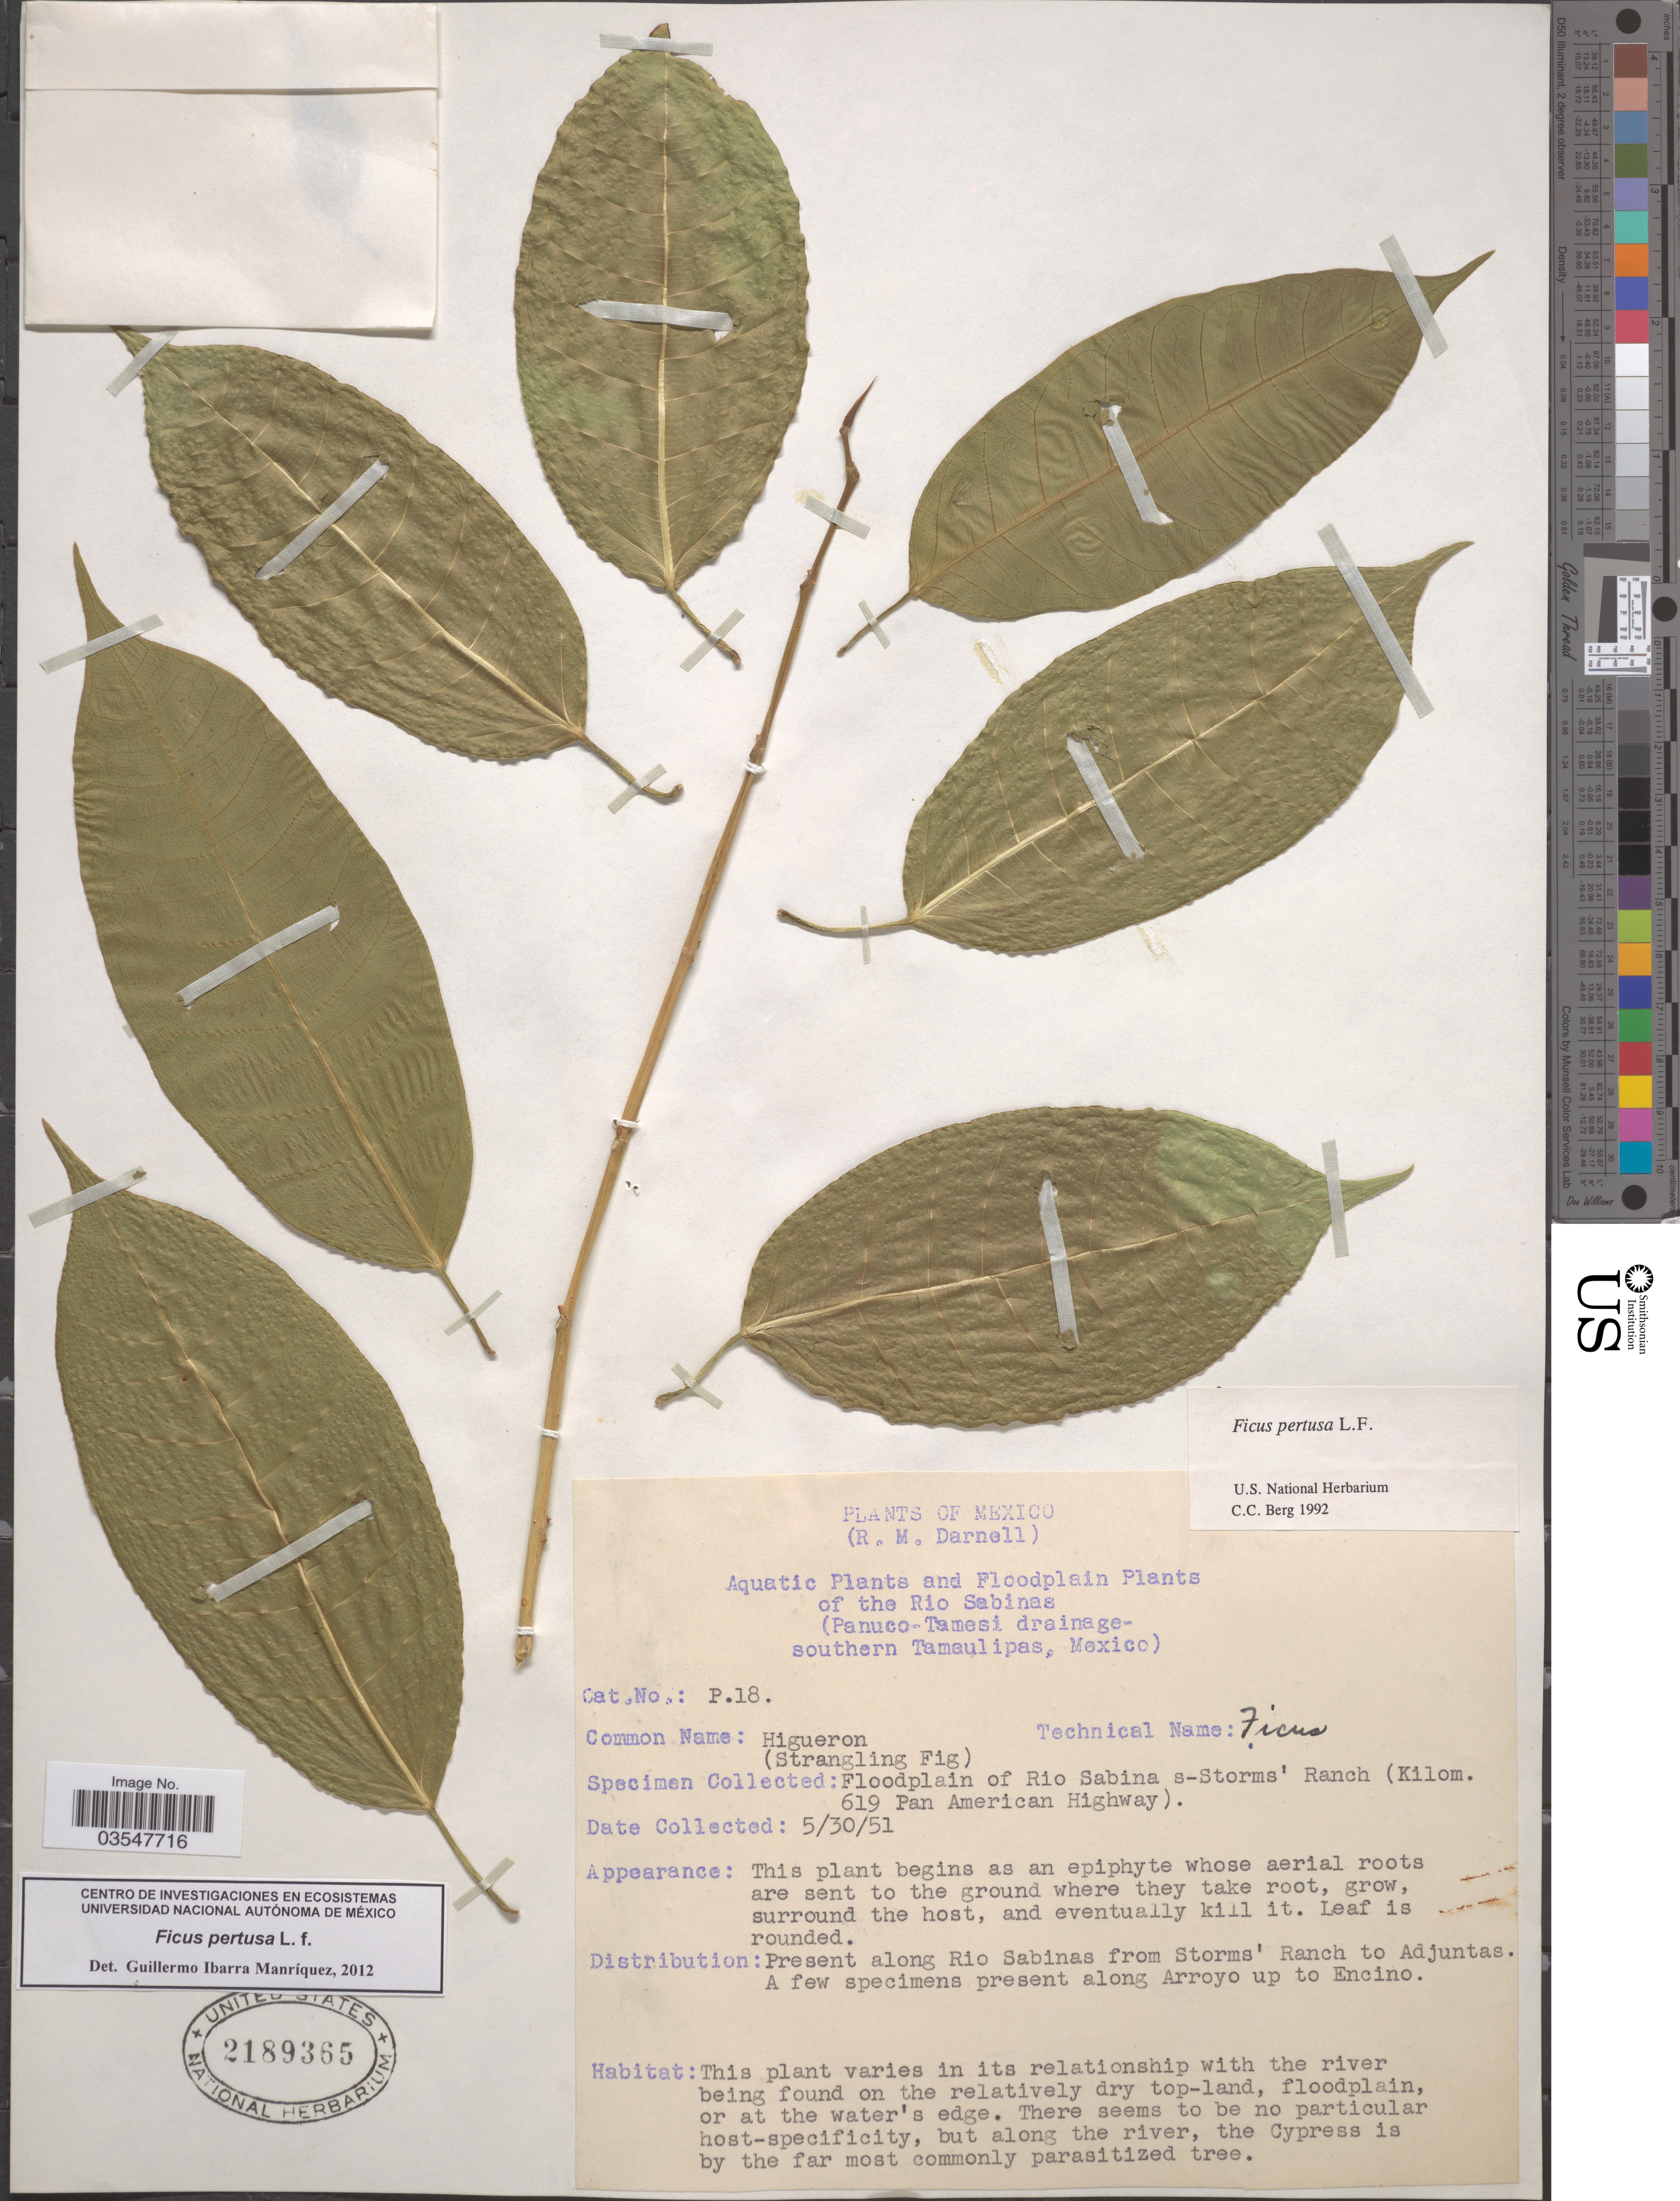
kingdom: Plantae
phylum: Tracheophyta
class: Magnoliopsida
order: Rosales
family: Moraceae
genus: Ficus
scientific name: Ficus padifolia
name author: Kunth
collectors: R. Darnell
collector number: P18?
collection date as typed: Transcribed d/m/y: 30/5/51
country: Mexico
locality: Floodplain of Rio Sabina s-Storms' Ranch (Kilom. 619 Pan American Highway).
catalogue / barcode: US 2189365